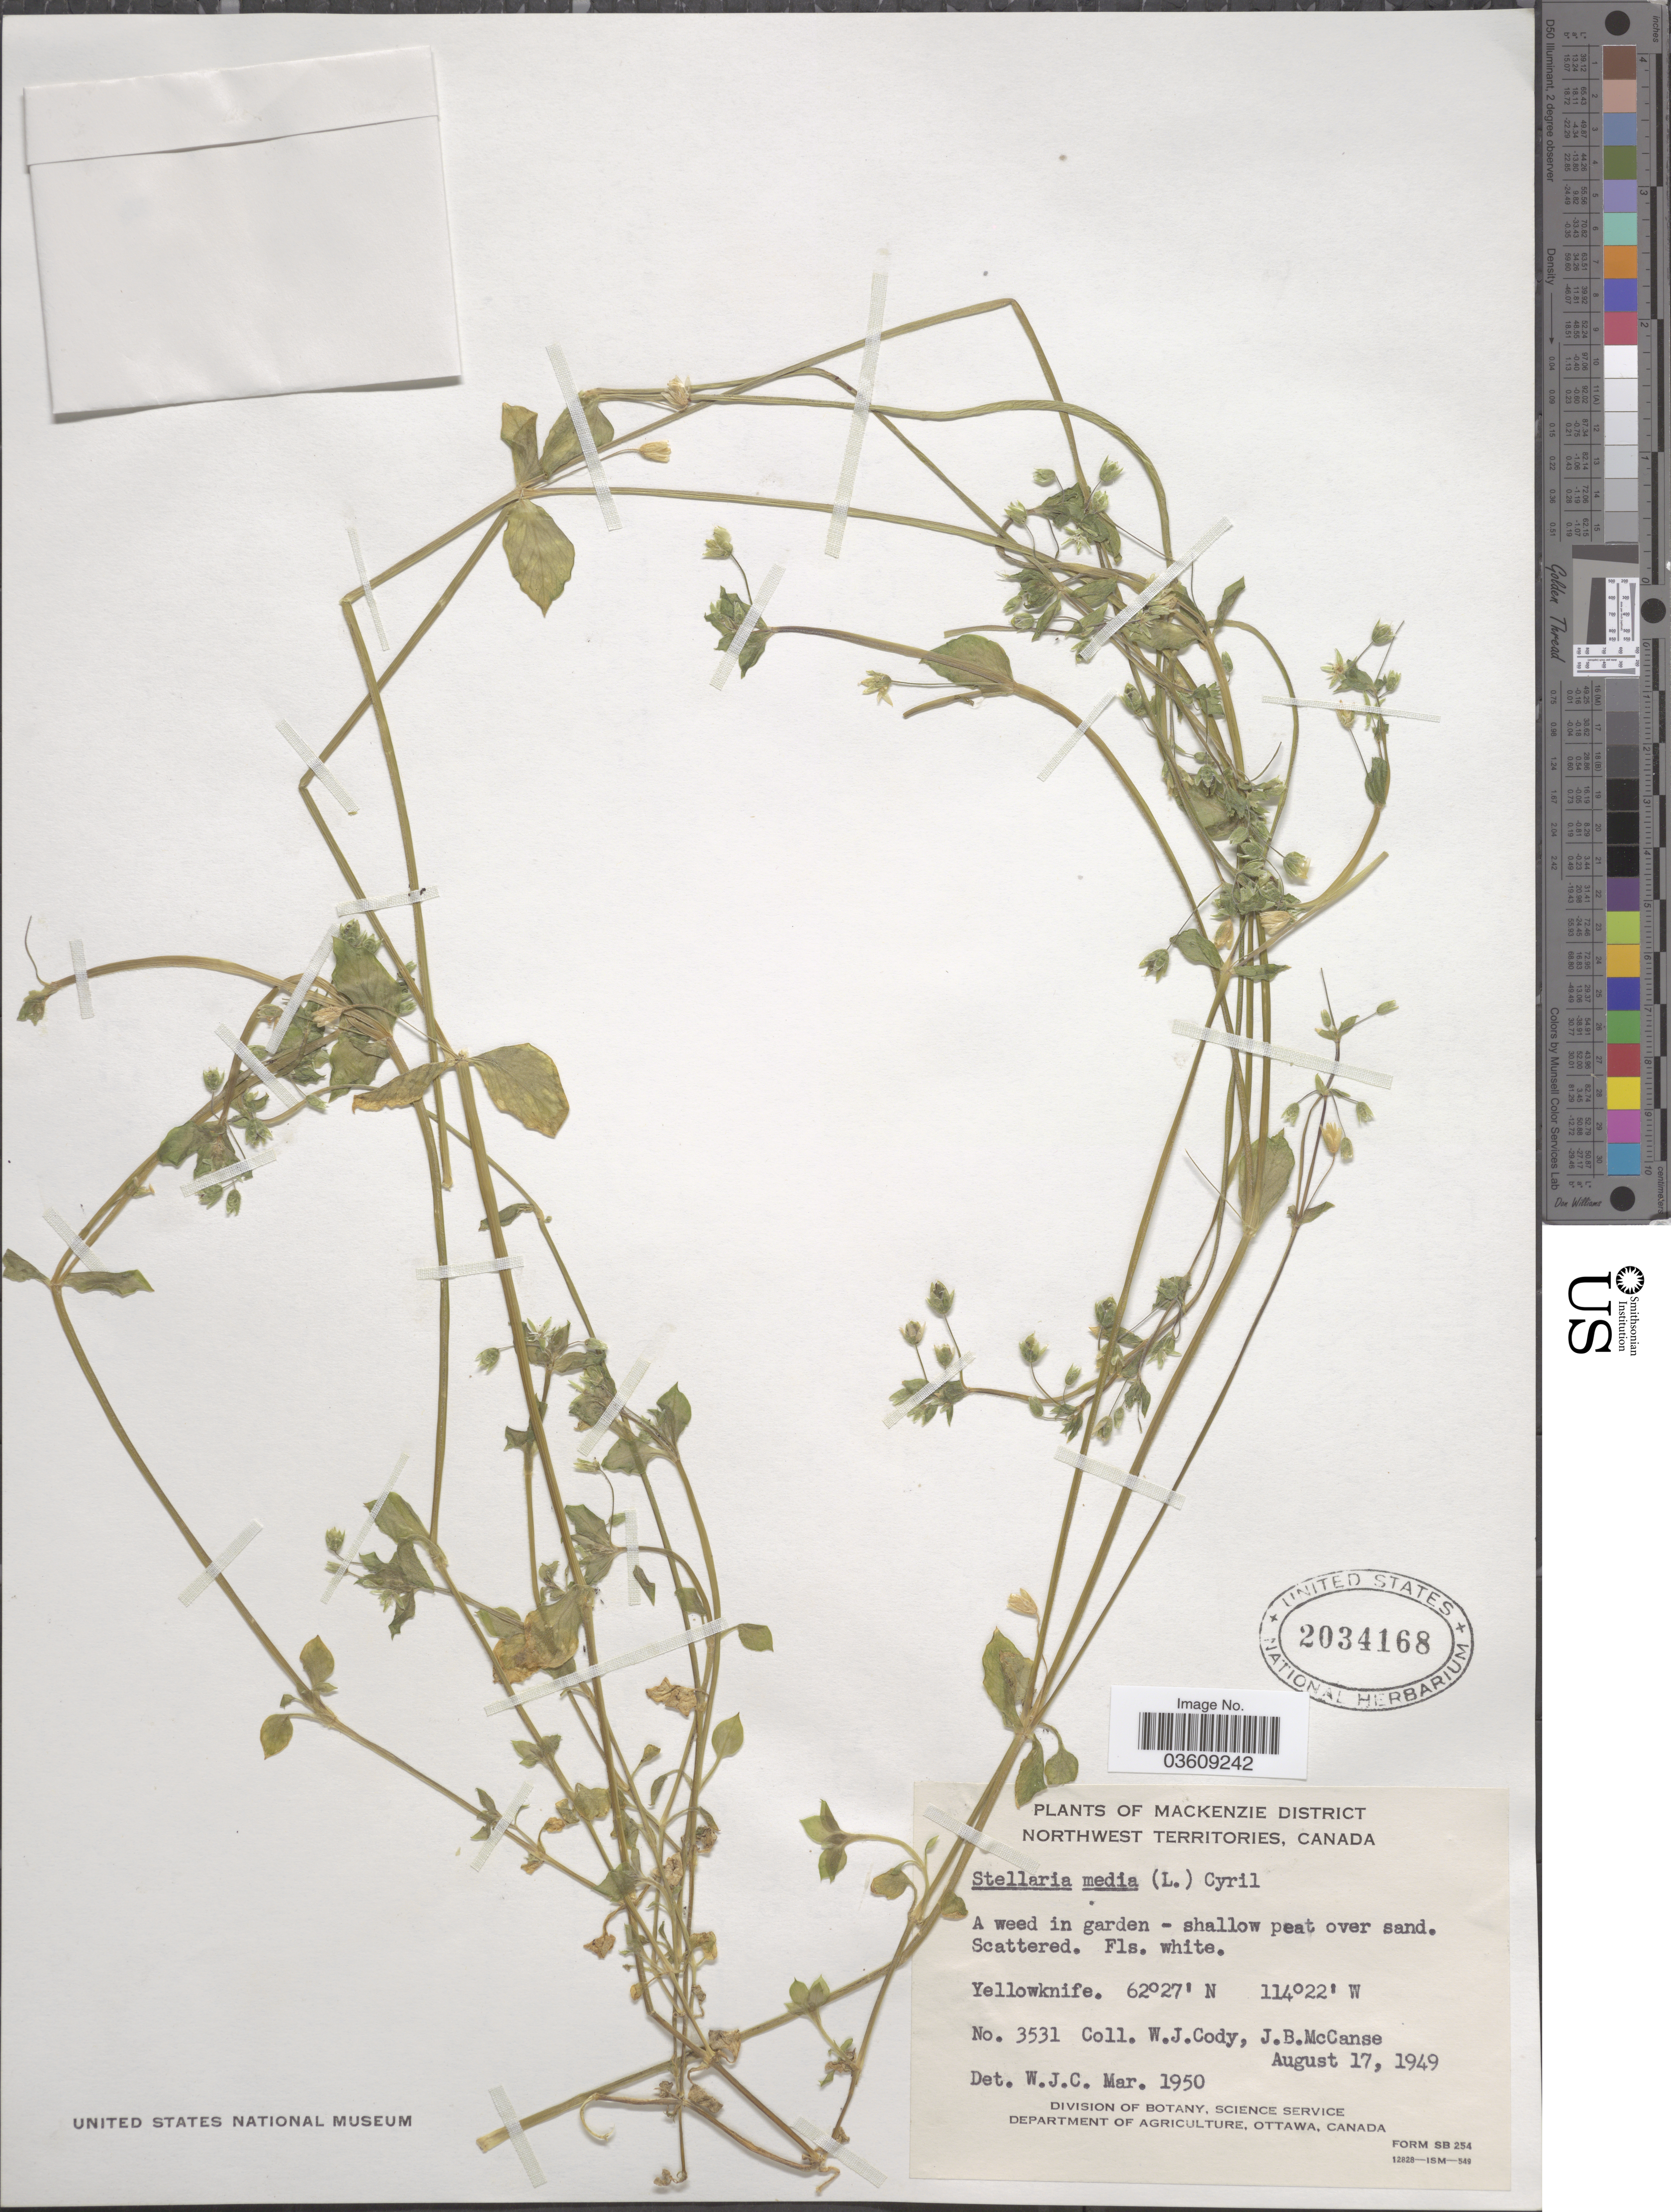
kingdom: Plantae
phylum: Tracheophyta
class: Magnoliopsida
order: Caryophyllales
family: Caryophyllaceae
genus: Stellaria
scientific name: Stellaria media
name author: (L.) Vill.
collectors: W. Cody & J. McCanse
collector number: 3531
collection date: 1949-08-17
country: Canada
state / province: Northwest Territories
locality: Mackenzie District. Yellowknife.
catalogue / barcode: US 2034168